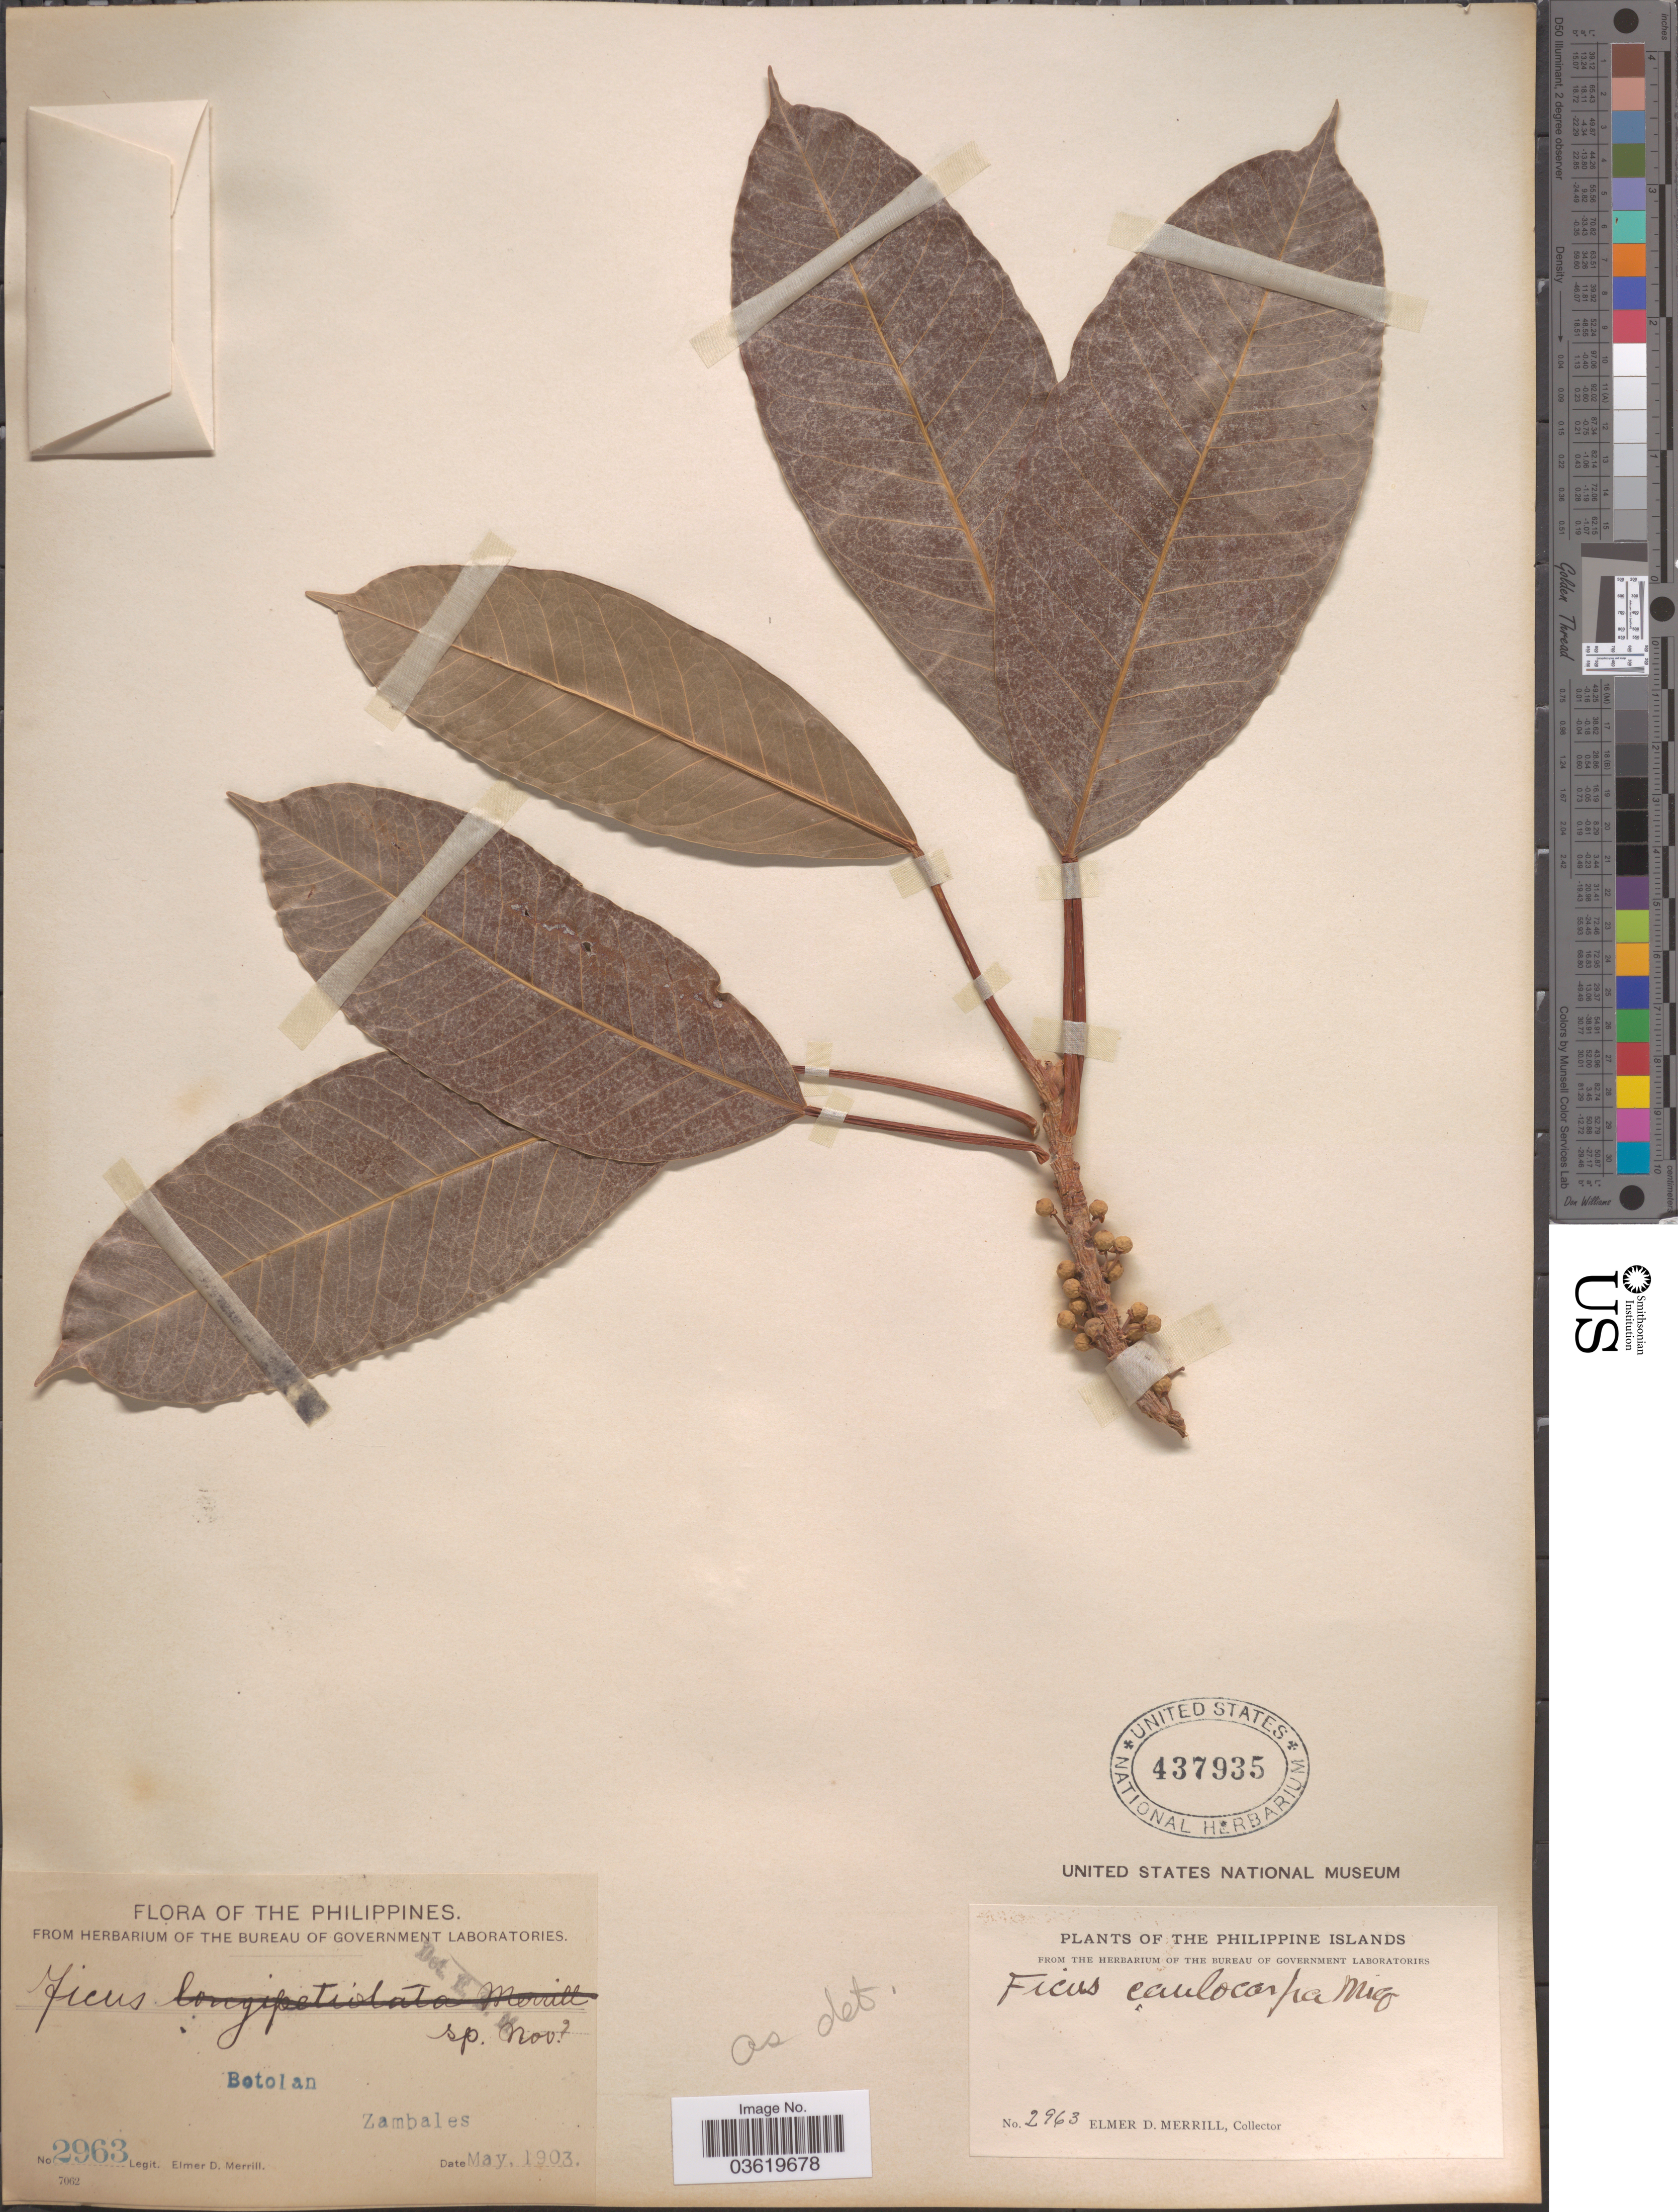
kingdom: Plantae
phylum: Tracheophyta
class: Magnoliopsida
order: Rosales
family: Moraceae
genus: Ficus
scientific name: Ficus stipulosa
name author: (Miq.) Miq.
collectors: E. D. Merrill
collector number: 2963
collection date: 1903-05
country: Philippines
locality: Botolan. Zambales.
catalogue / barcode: US 437935